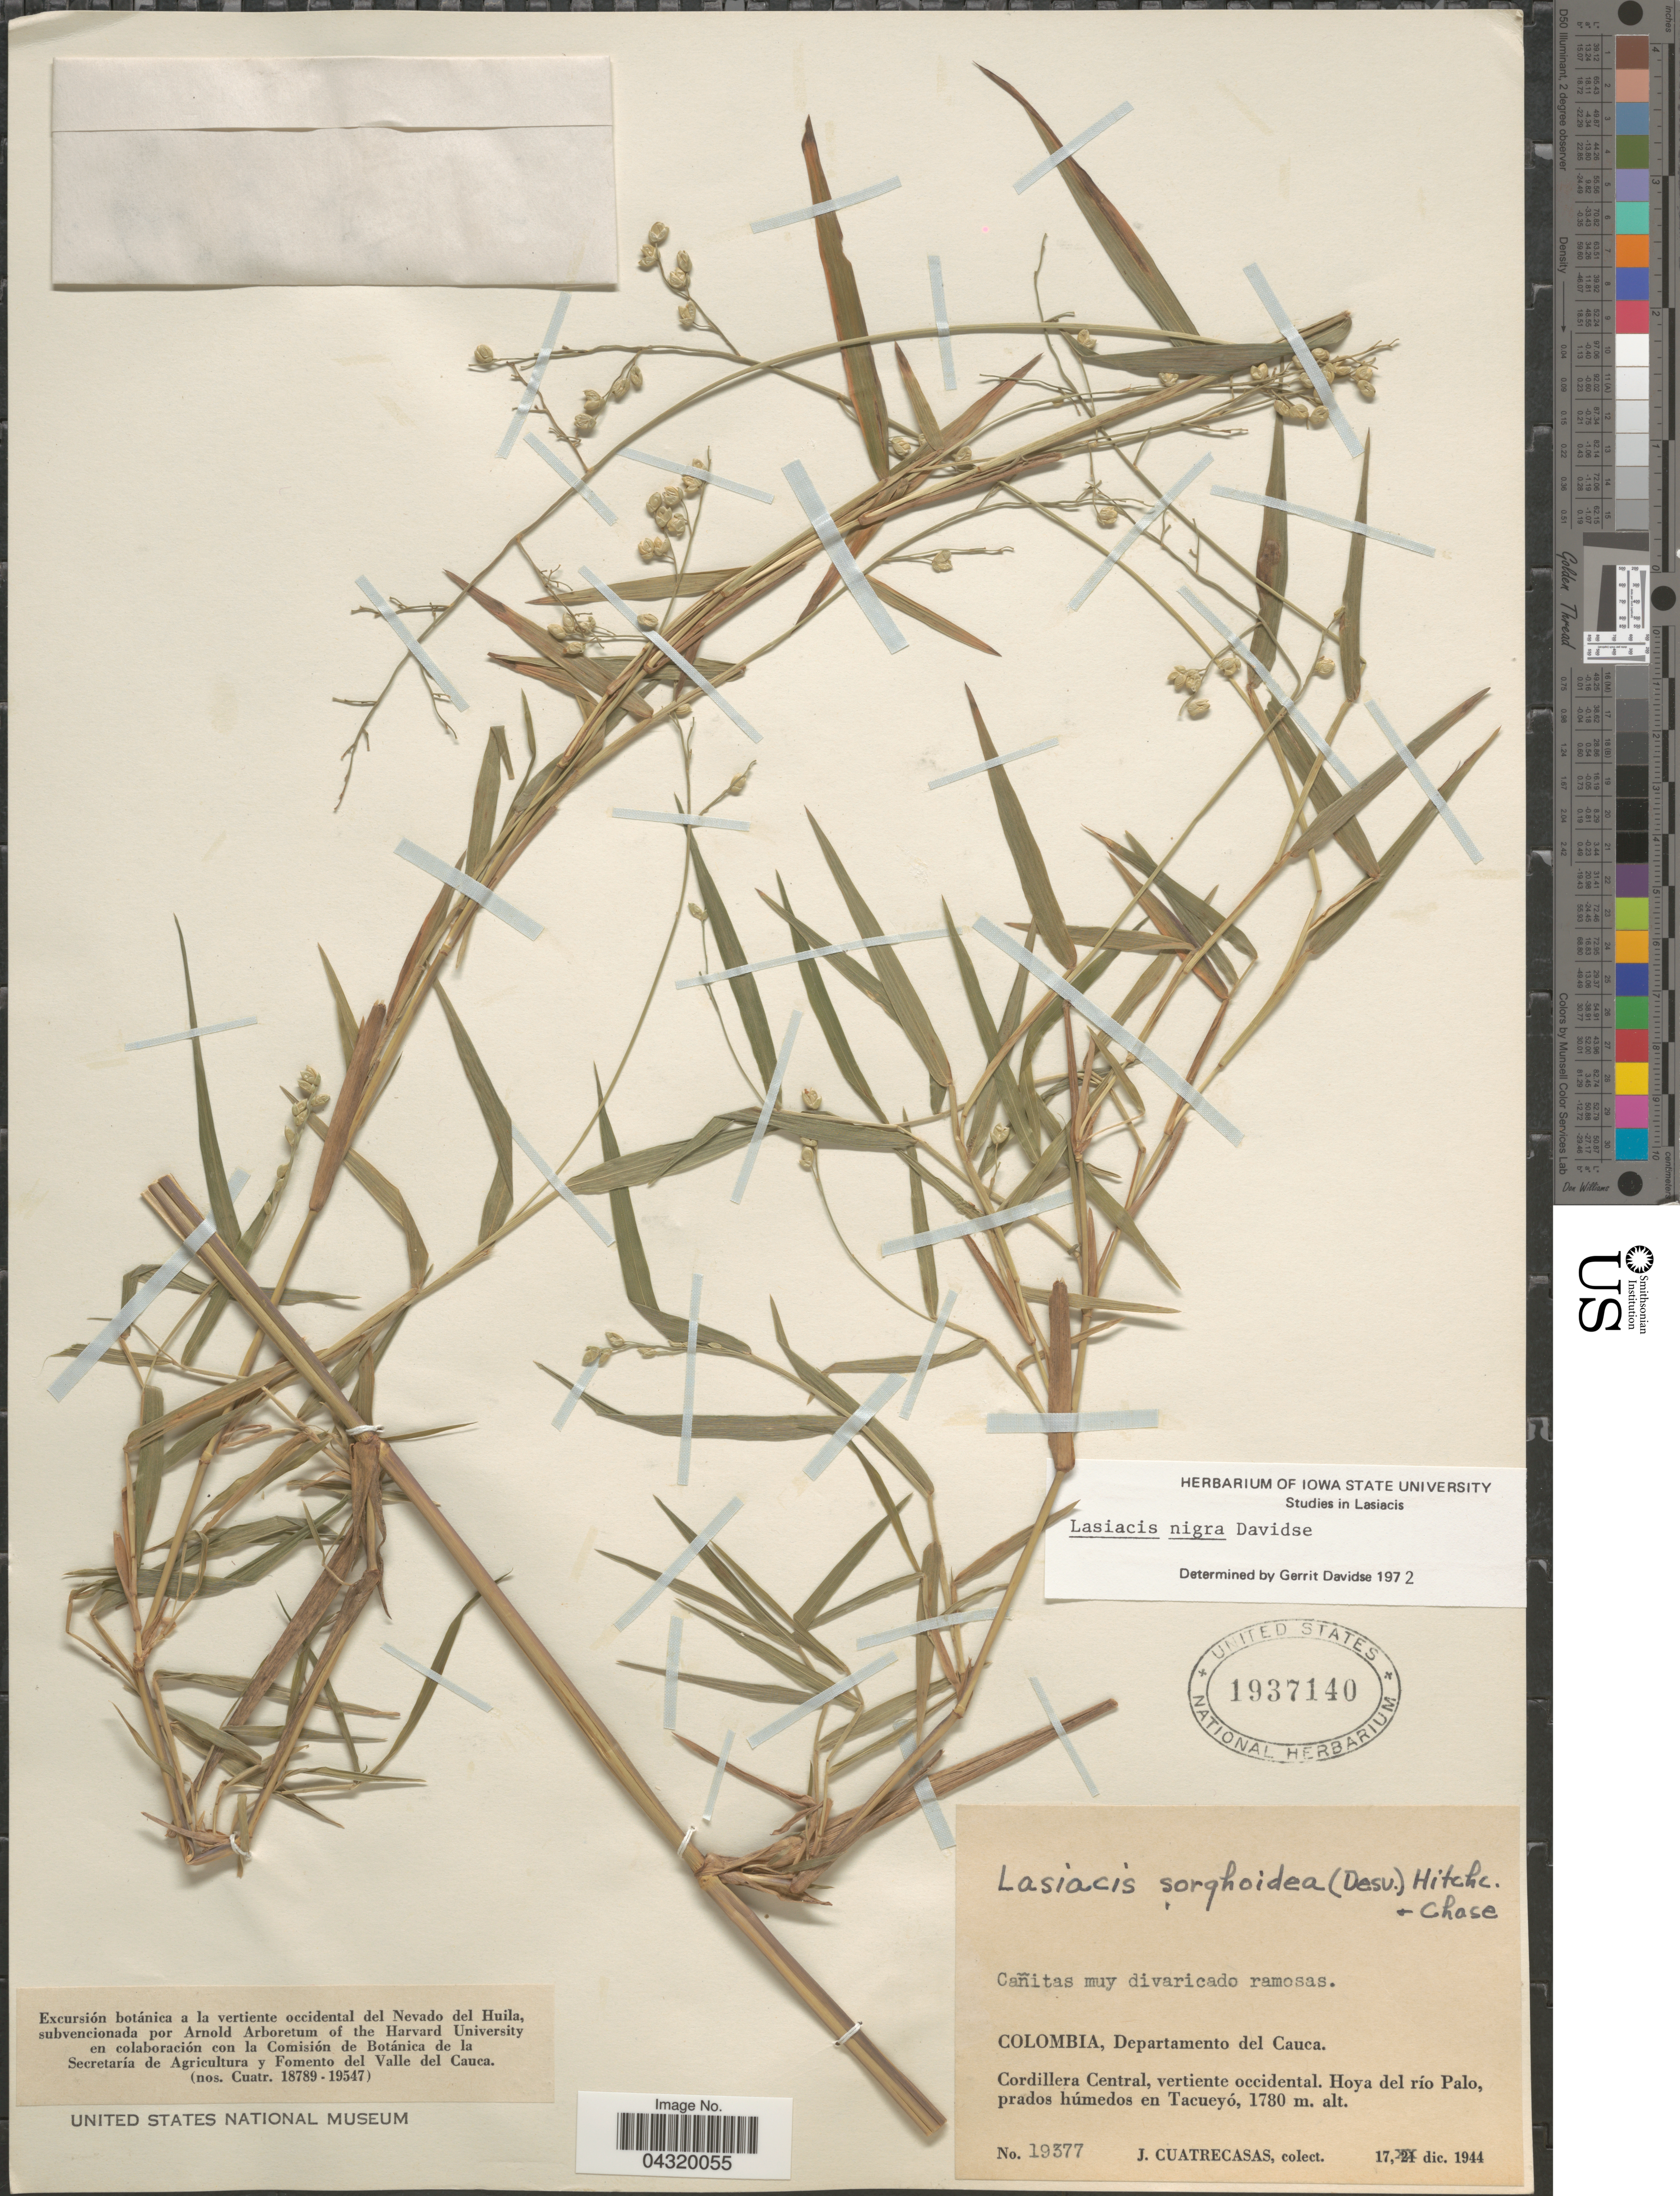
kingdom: Plantae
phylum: Tracheophyta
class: Liliopsida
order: Poales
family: Poaceae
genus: Lasiacis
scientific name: Lasiacis nigra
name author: Davidse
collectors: J. Cuatrecasas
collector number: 19377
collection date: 1944-12-17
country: Colombia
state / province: Cauca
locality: Departamento del Cauca. Cordillera Central, vertiente occidental. Hoya del río Palo, prados húmedos en Tacueyó.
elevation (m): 1780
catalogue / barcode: US 1937140